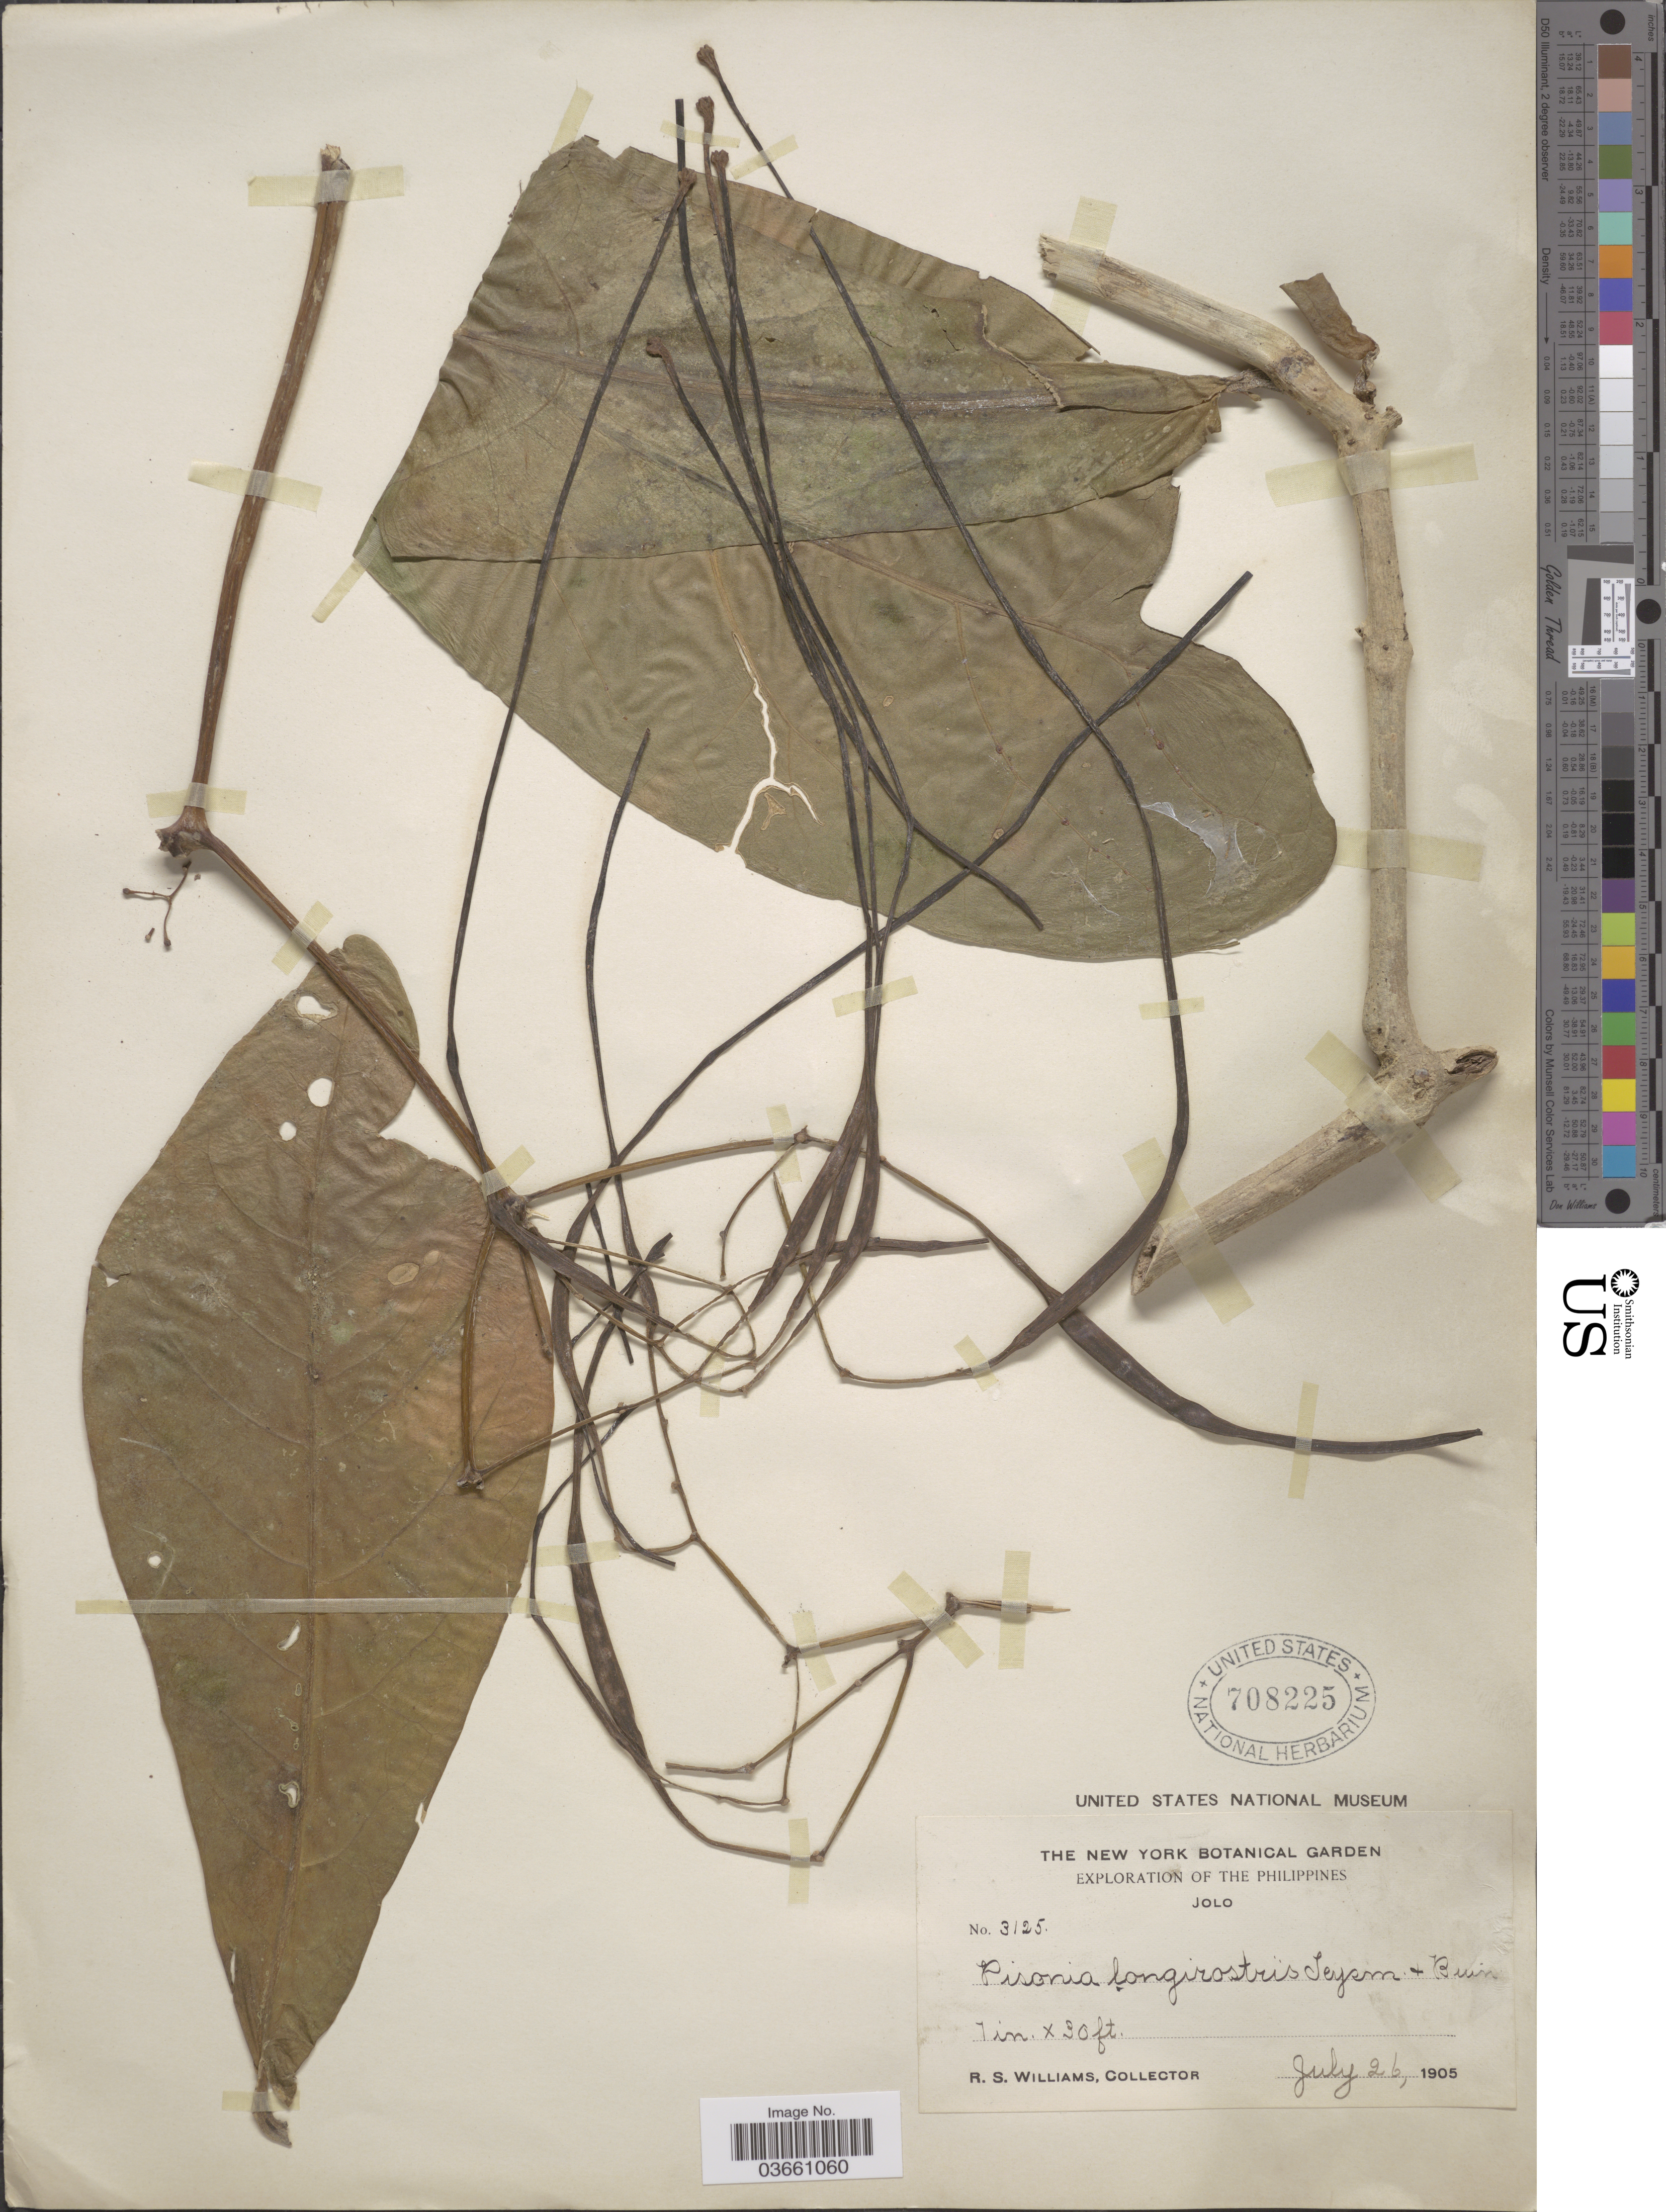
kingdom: Plantae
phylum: Tracheophyta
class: Magnoliopsida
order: Caryophyllales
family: Nyctaginaceae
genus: Pisonia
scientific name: Pisonia longirostris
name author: Teijsm. & Binn.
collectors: R. S. Williams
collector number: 3125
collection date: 1905-07-26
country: Philippines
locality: Jolo.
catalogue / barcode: US 708225